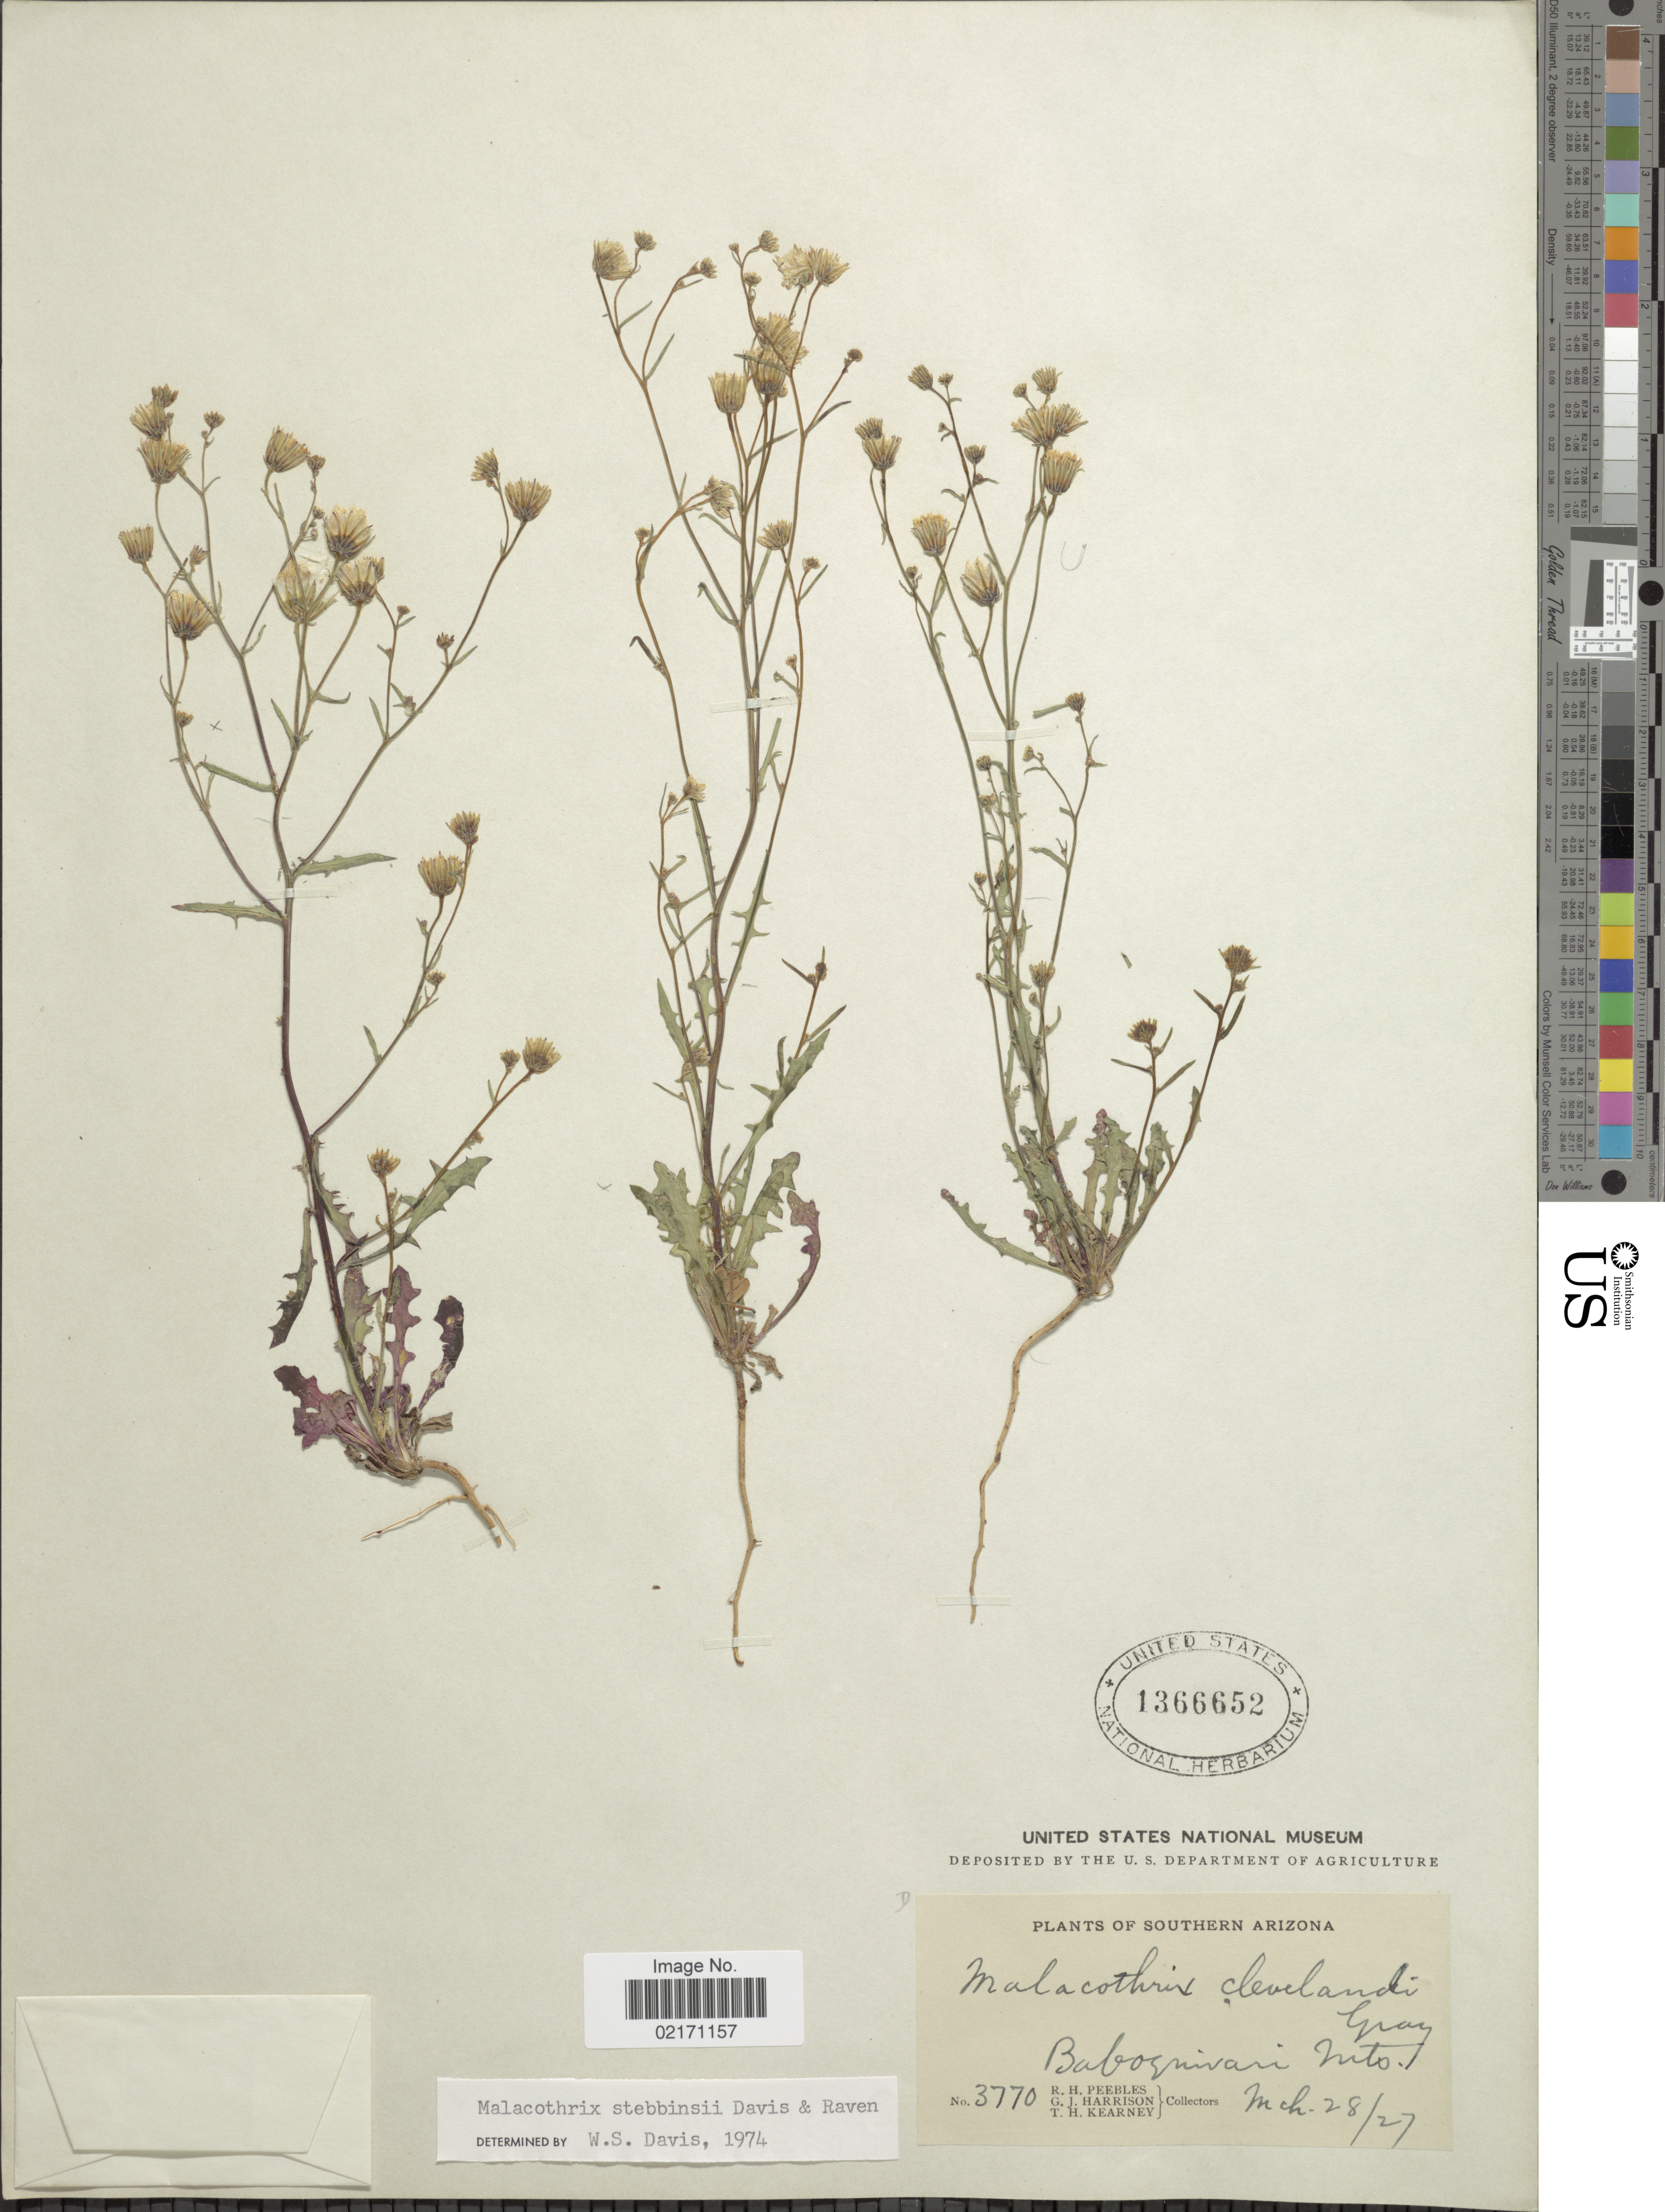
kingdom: Plantae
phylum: Tracheophyta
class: Magnoliopsida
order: Asterales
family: Asteraceae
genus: Malacothrix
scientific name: Malacothrix stebbinsii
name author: W.S. Davis & P.H. Raven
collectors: R. H. Peebles, G. J. Harrison & T. H. Kearney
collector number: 3770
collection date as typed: Transcribed d/m/y: 28/3/27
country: United States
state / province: Arizona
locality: Southern Arizona, Baboquivari Mts.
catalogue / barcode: US 1366652